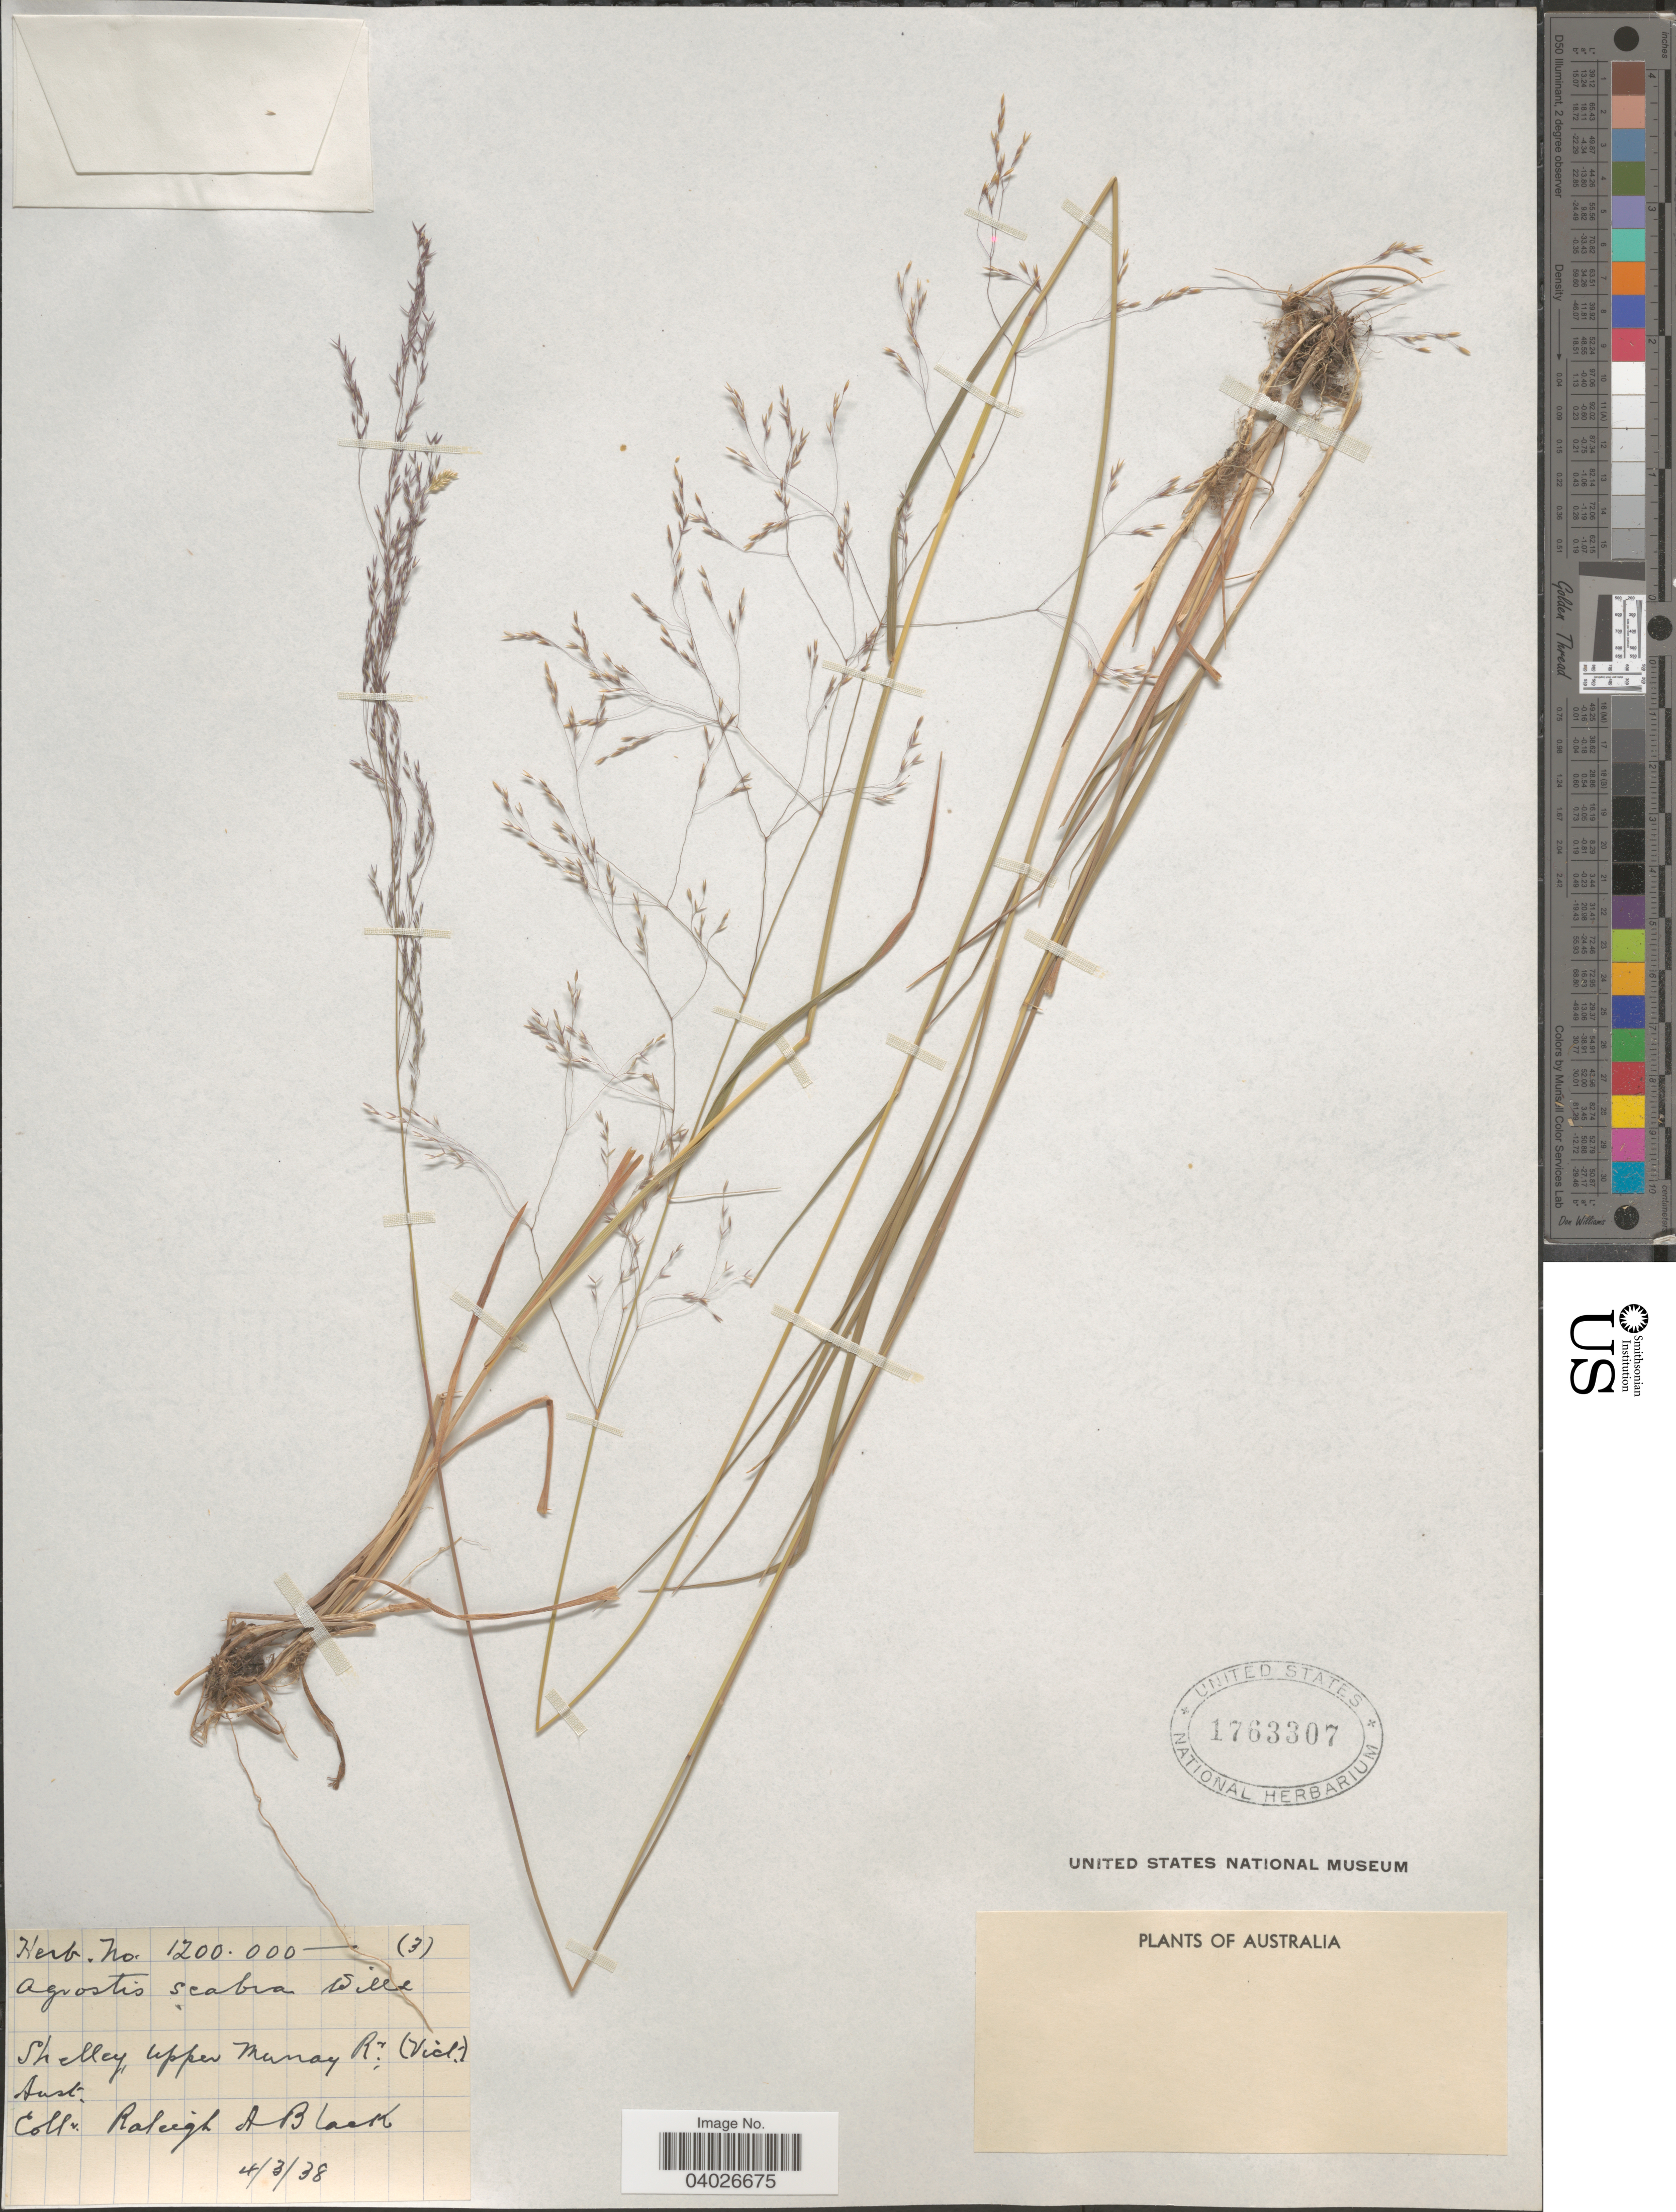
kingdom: Plantae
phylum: Tracheophyta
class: Liliopsida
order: Poales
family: Poaceae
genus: Agrostis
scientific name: Agrostis scabra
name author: Willd.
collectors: R. A. Black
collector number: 1200000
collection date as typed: Transcribed d/m/y: 4/3/38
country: Australia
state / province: Victoria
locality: Shelley, Upper Murray R. (Vict.).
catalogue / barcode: US 1763307